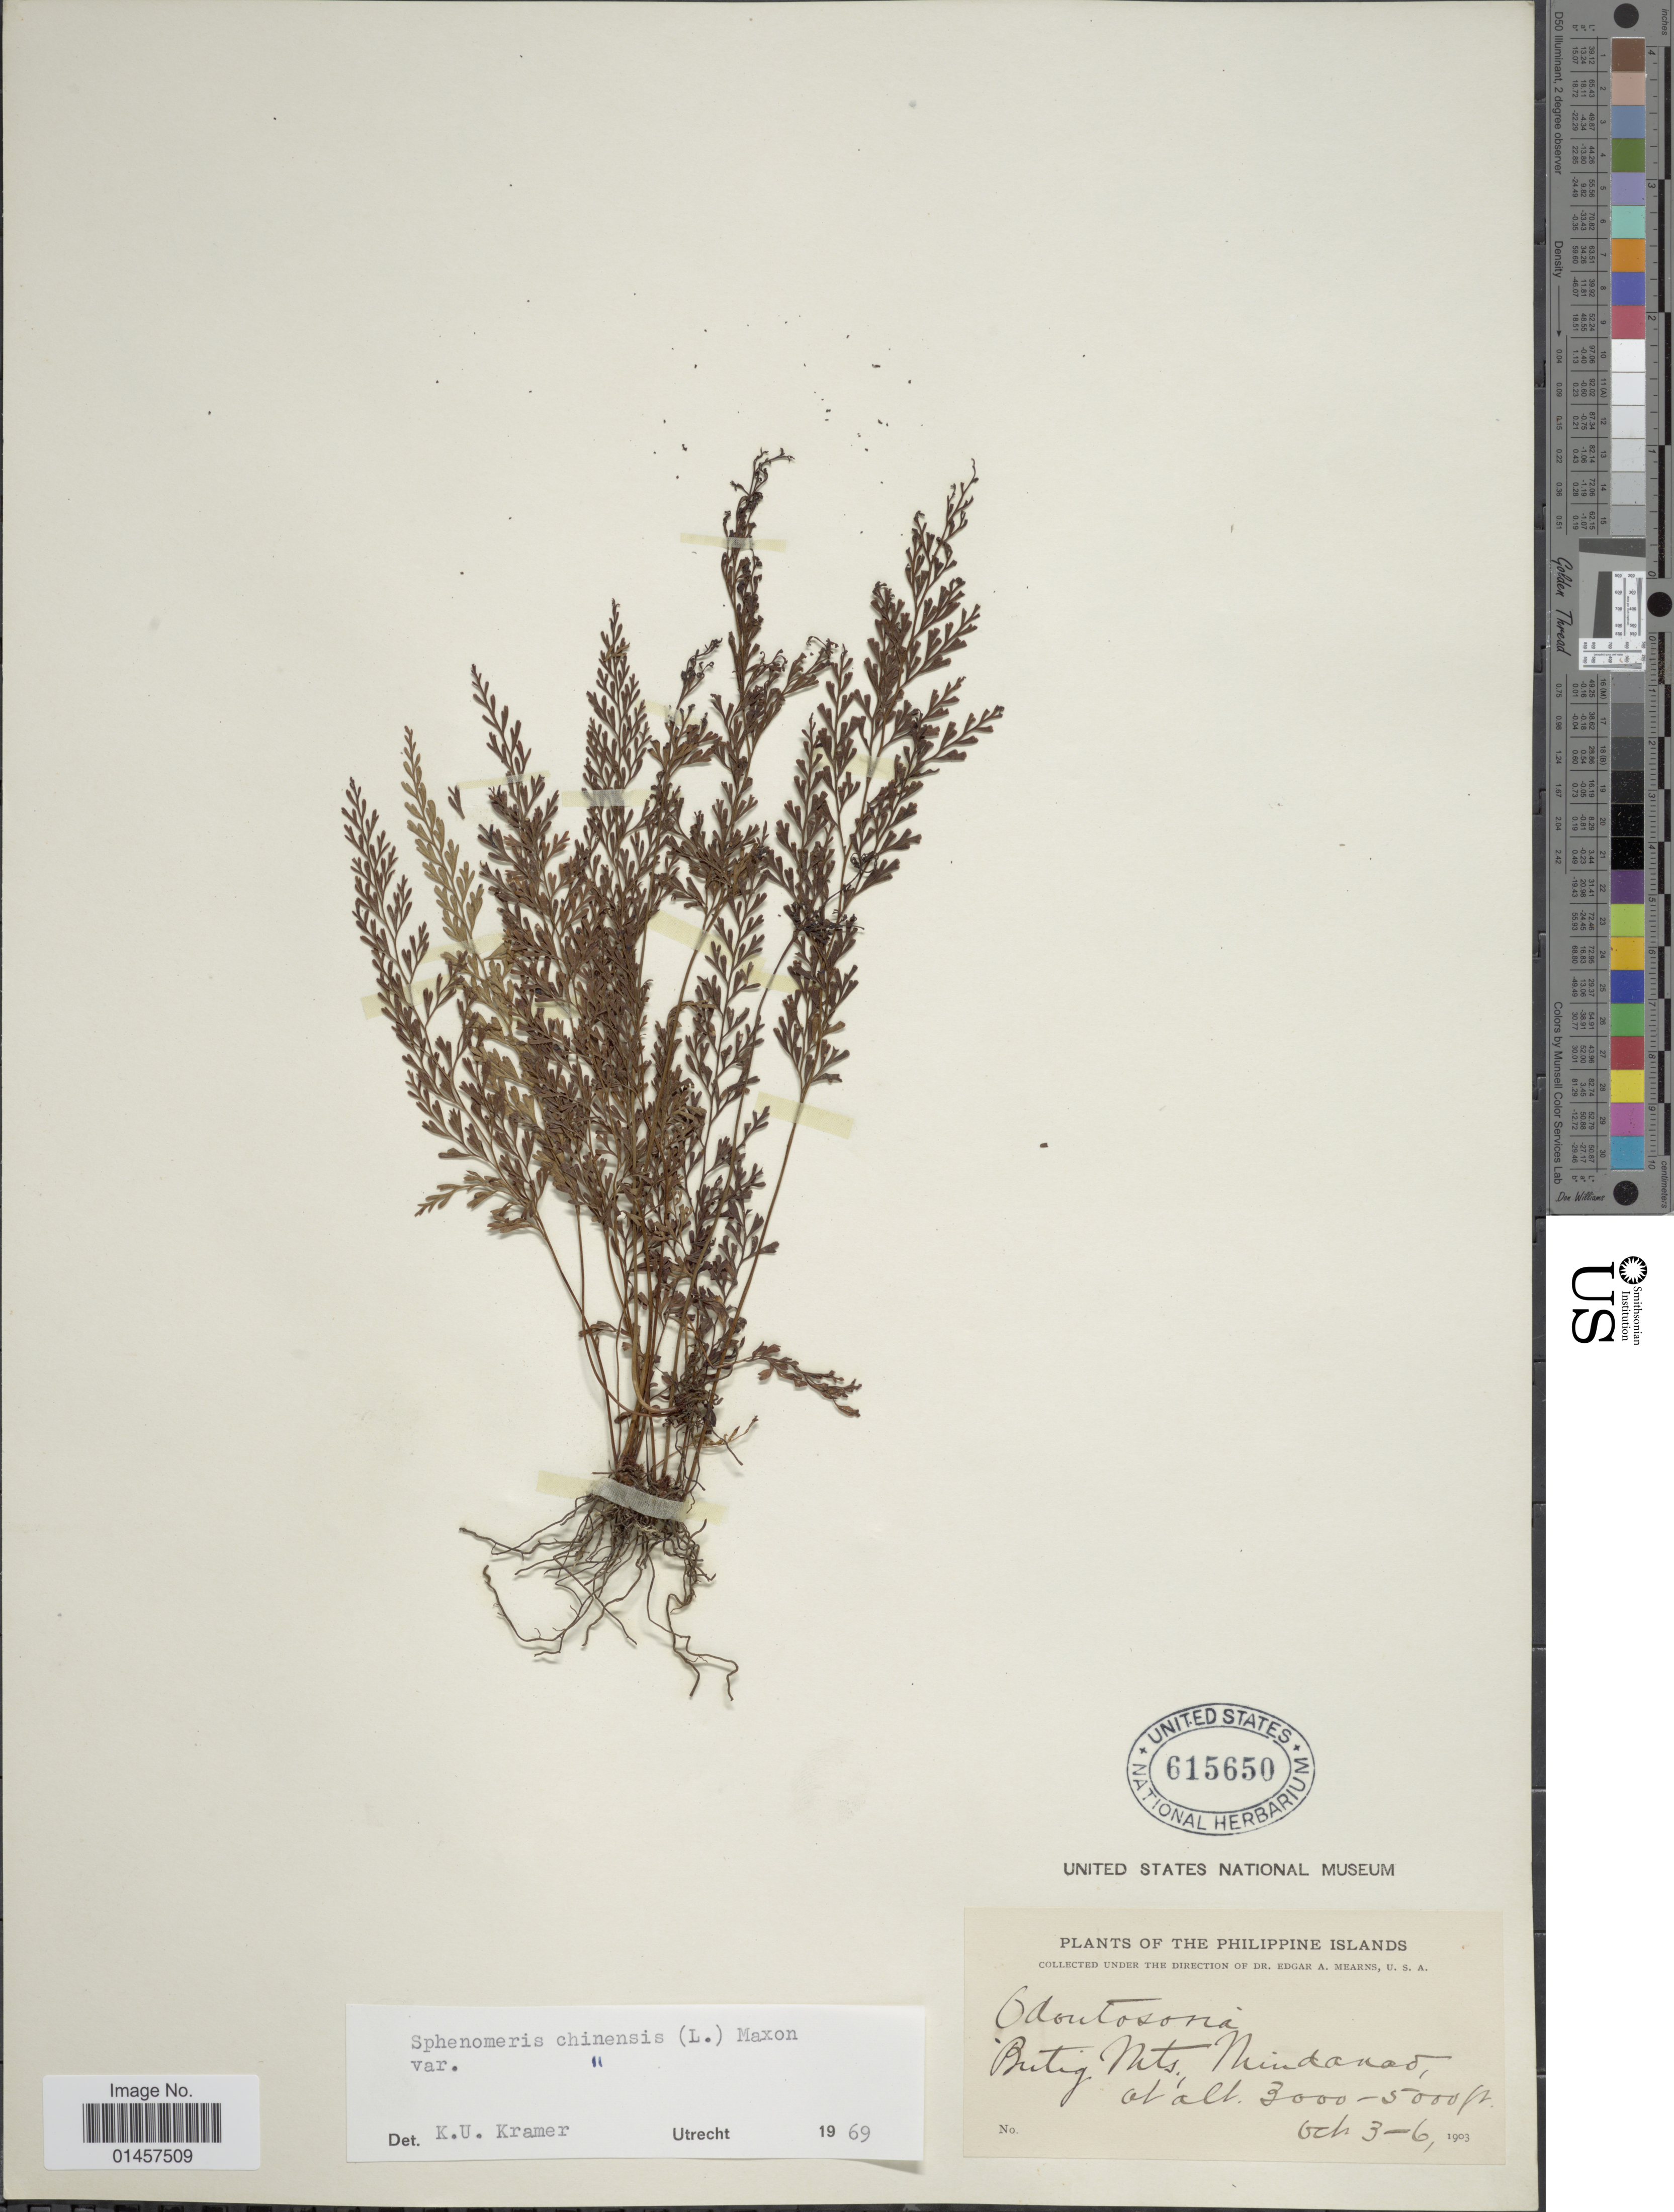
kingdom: Plantae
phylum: Tracheophyta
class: Polypodiopsida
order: Polypodiales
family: Lindsaeaceae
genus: Sphenomeris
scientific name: Sphenomeris chinensis var. chinensis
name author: (L.) Maxon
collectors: E. A. Mearns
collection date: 1903-10-03/1903-10-06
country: Philippines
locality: Philippine Islands, Butig Mts. Mindanao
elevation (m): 914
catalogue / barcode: US 615650